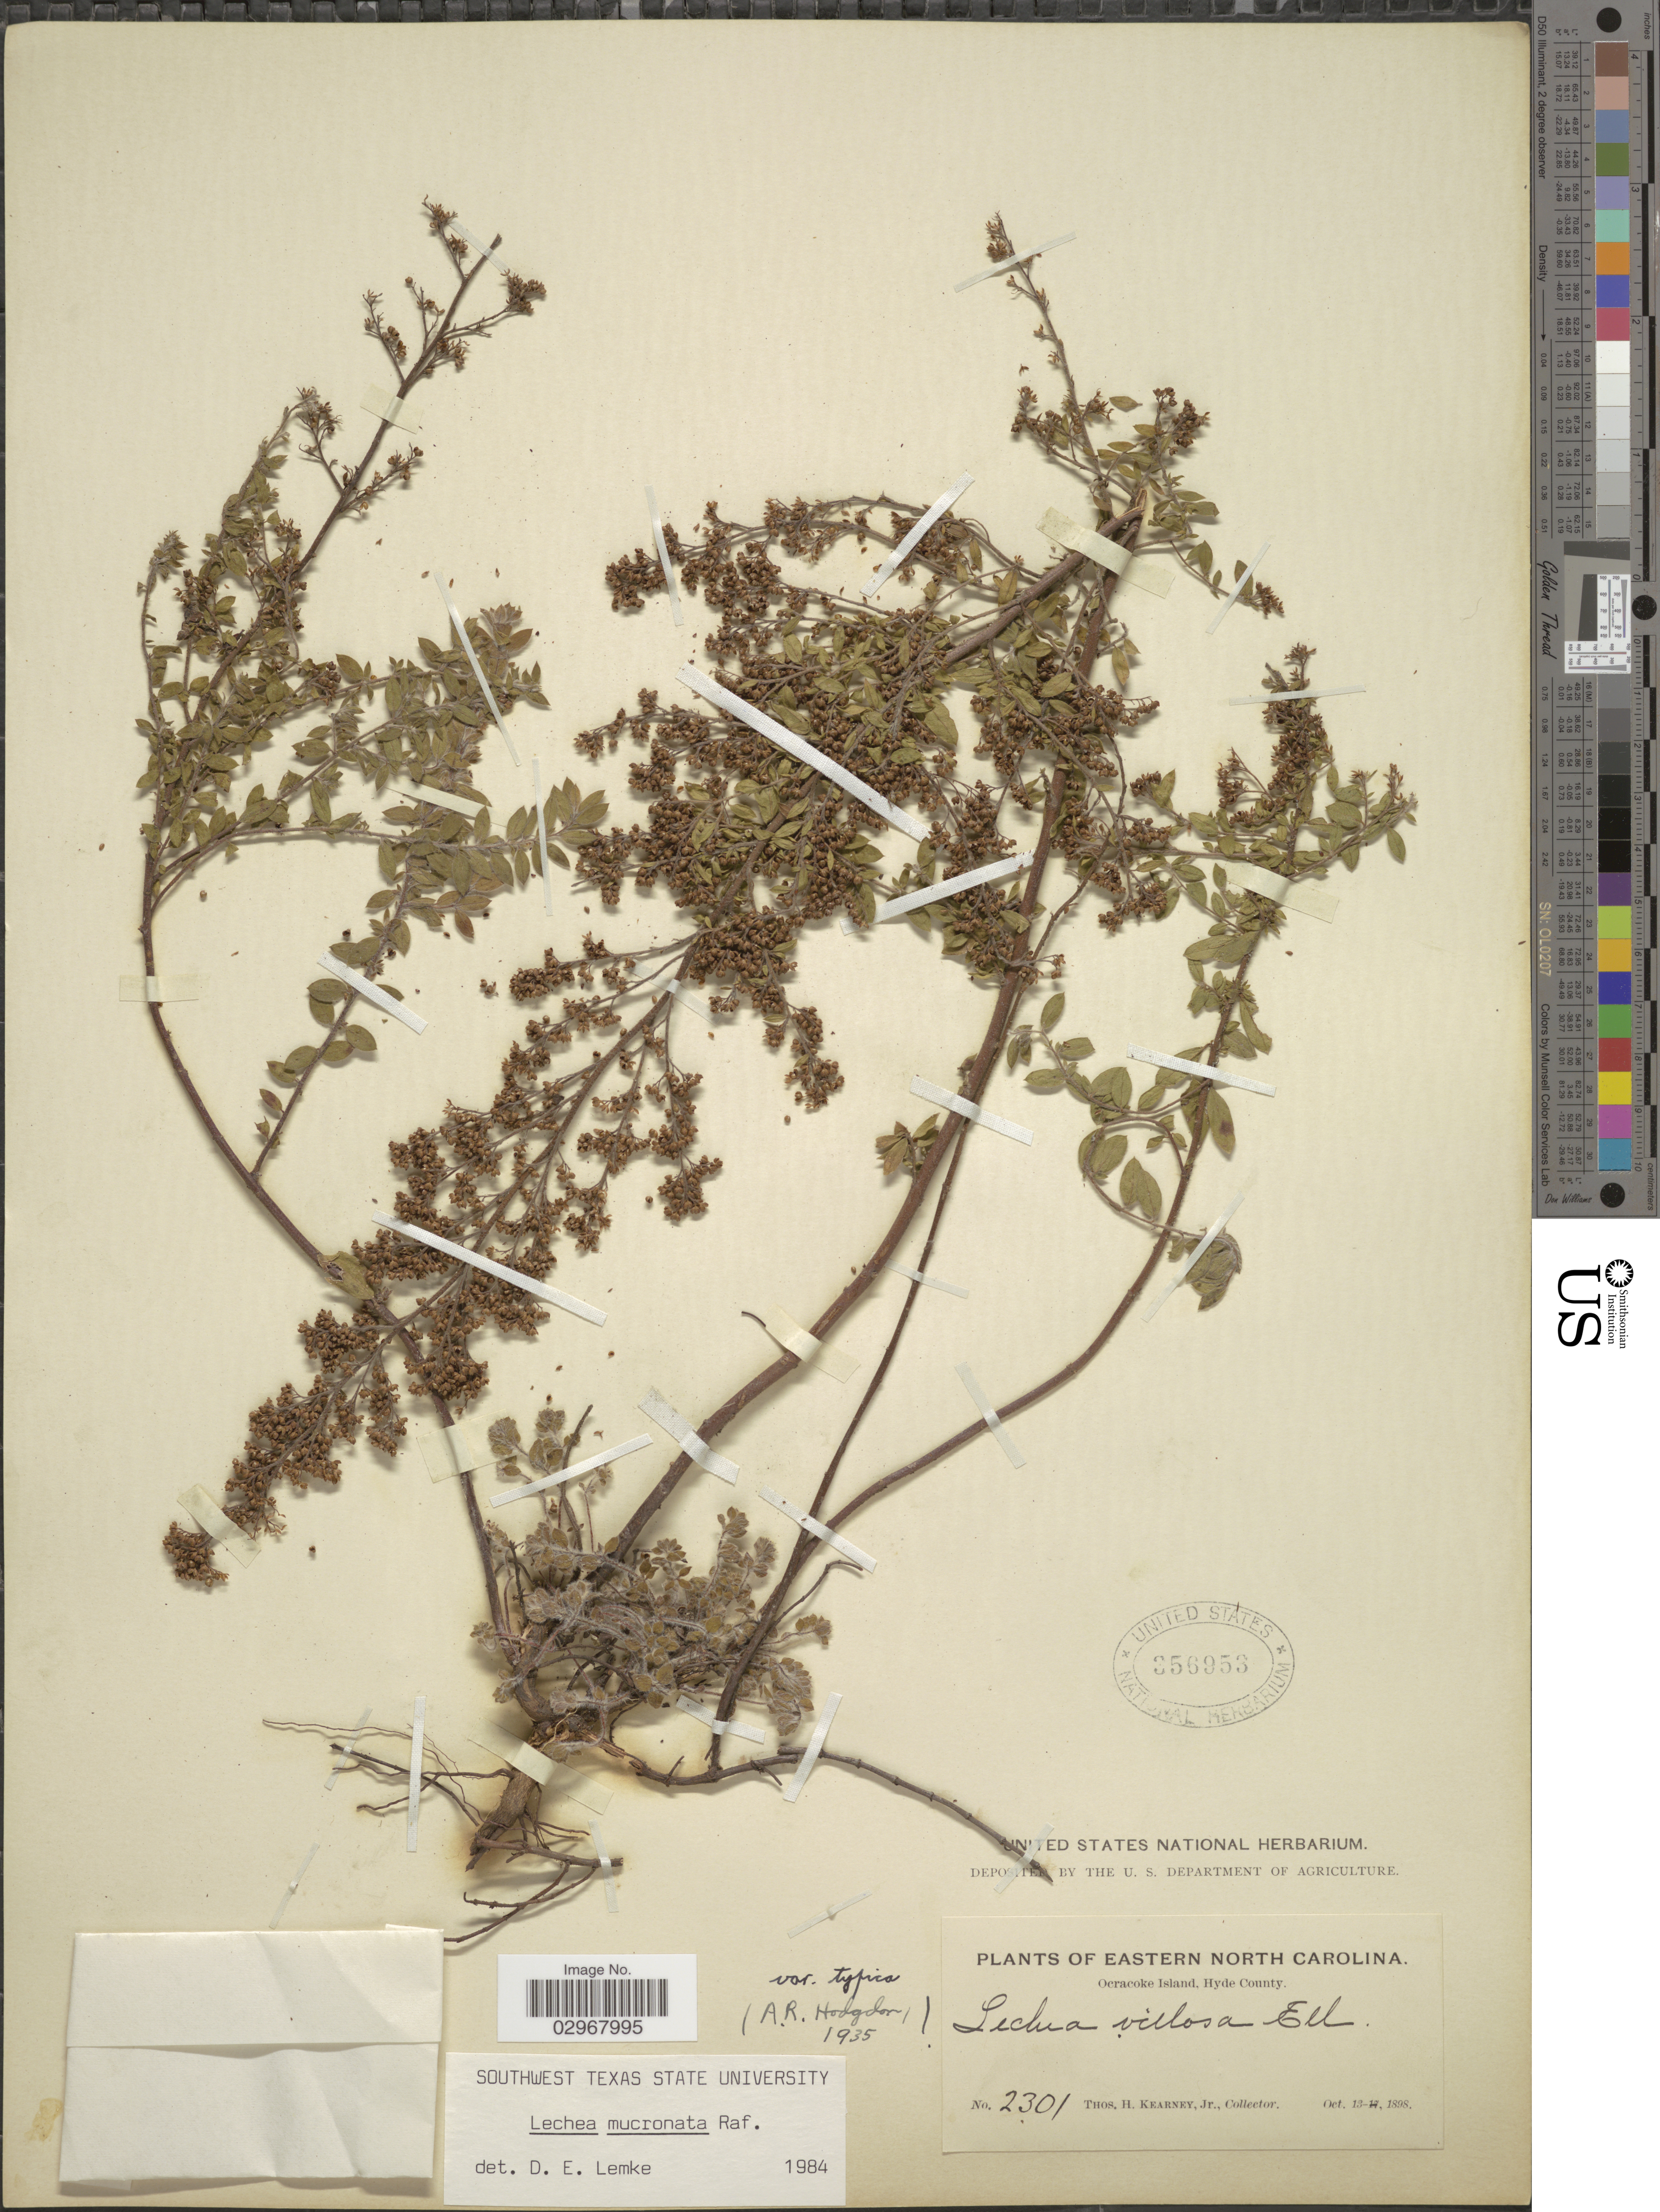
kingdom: Plantae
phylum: Tracheophyta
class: Magnoliopsida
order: Malvales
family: Cistaceae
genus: Lechea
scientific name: Lechea mucronata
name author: Raf.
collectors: T. H. Kearney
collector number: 2301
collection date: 1898-10-13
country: United States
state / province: North Carolina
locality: Eastern North Carolina. Ocracoke Island, Hyde County.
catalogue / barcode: US 356953